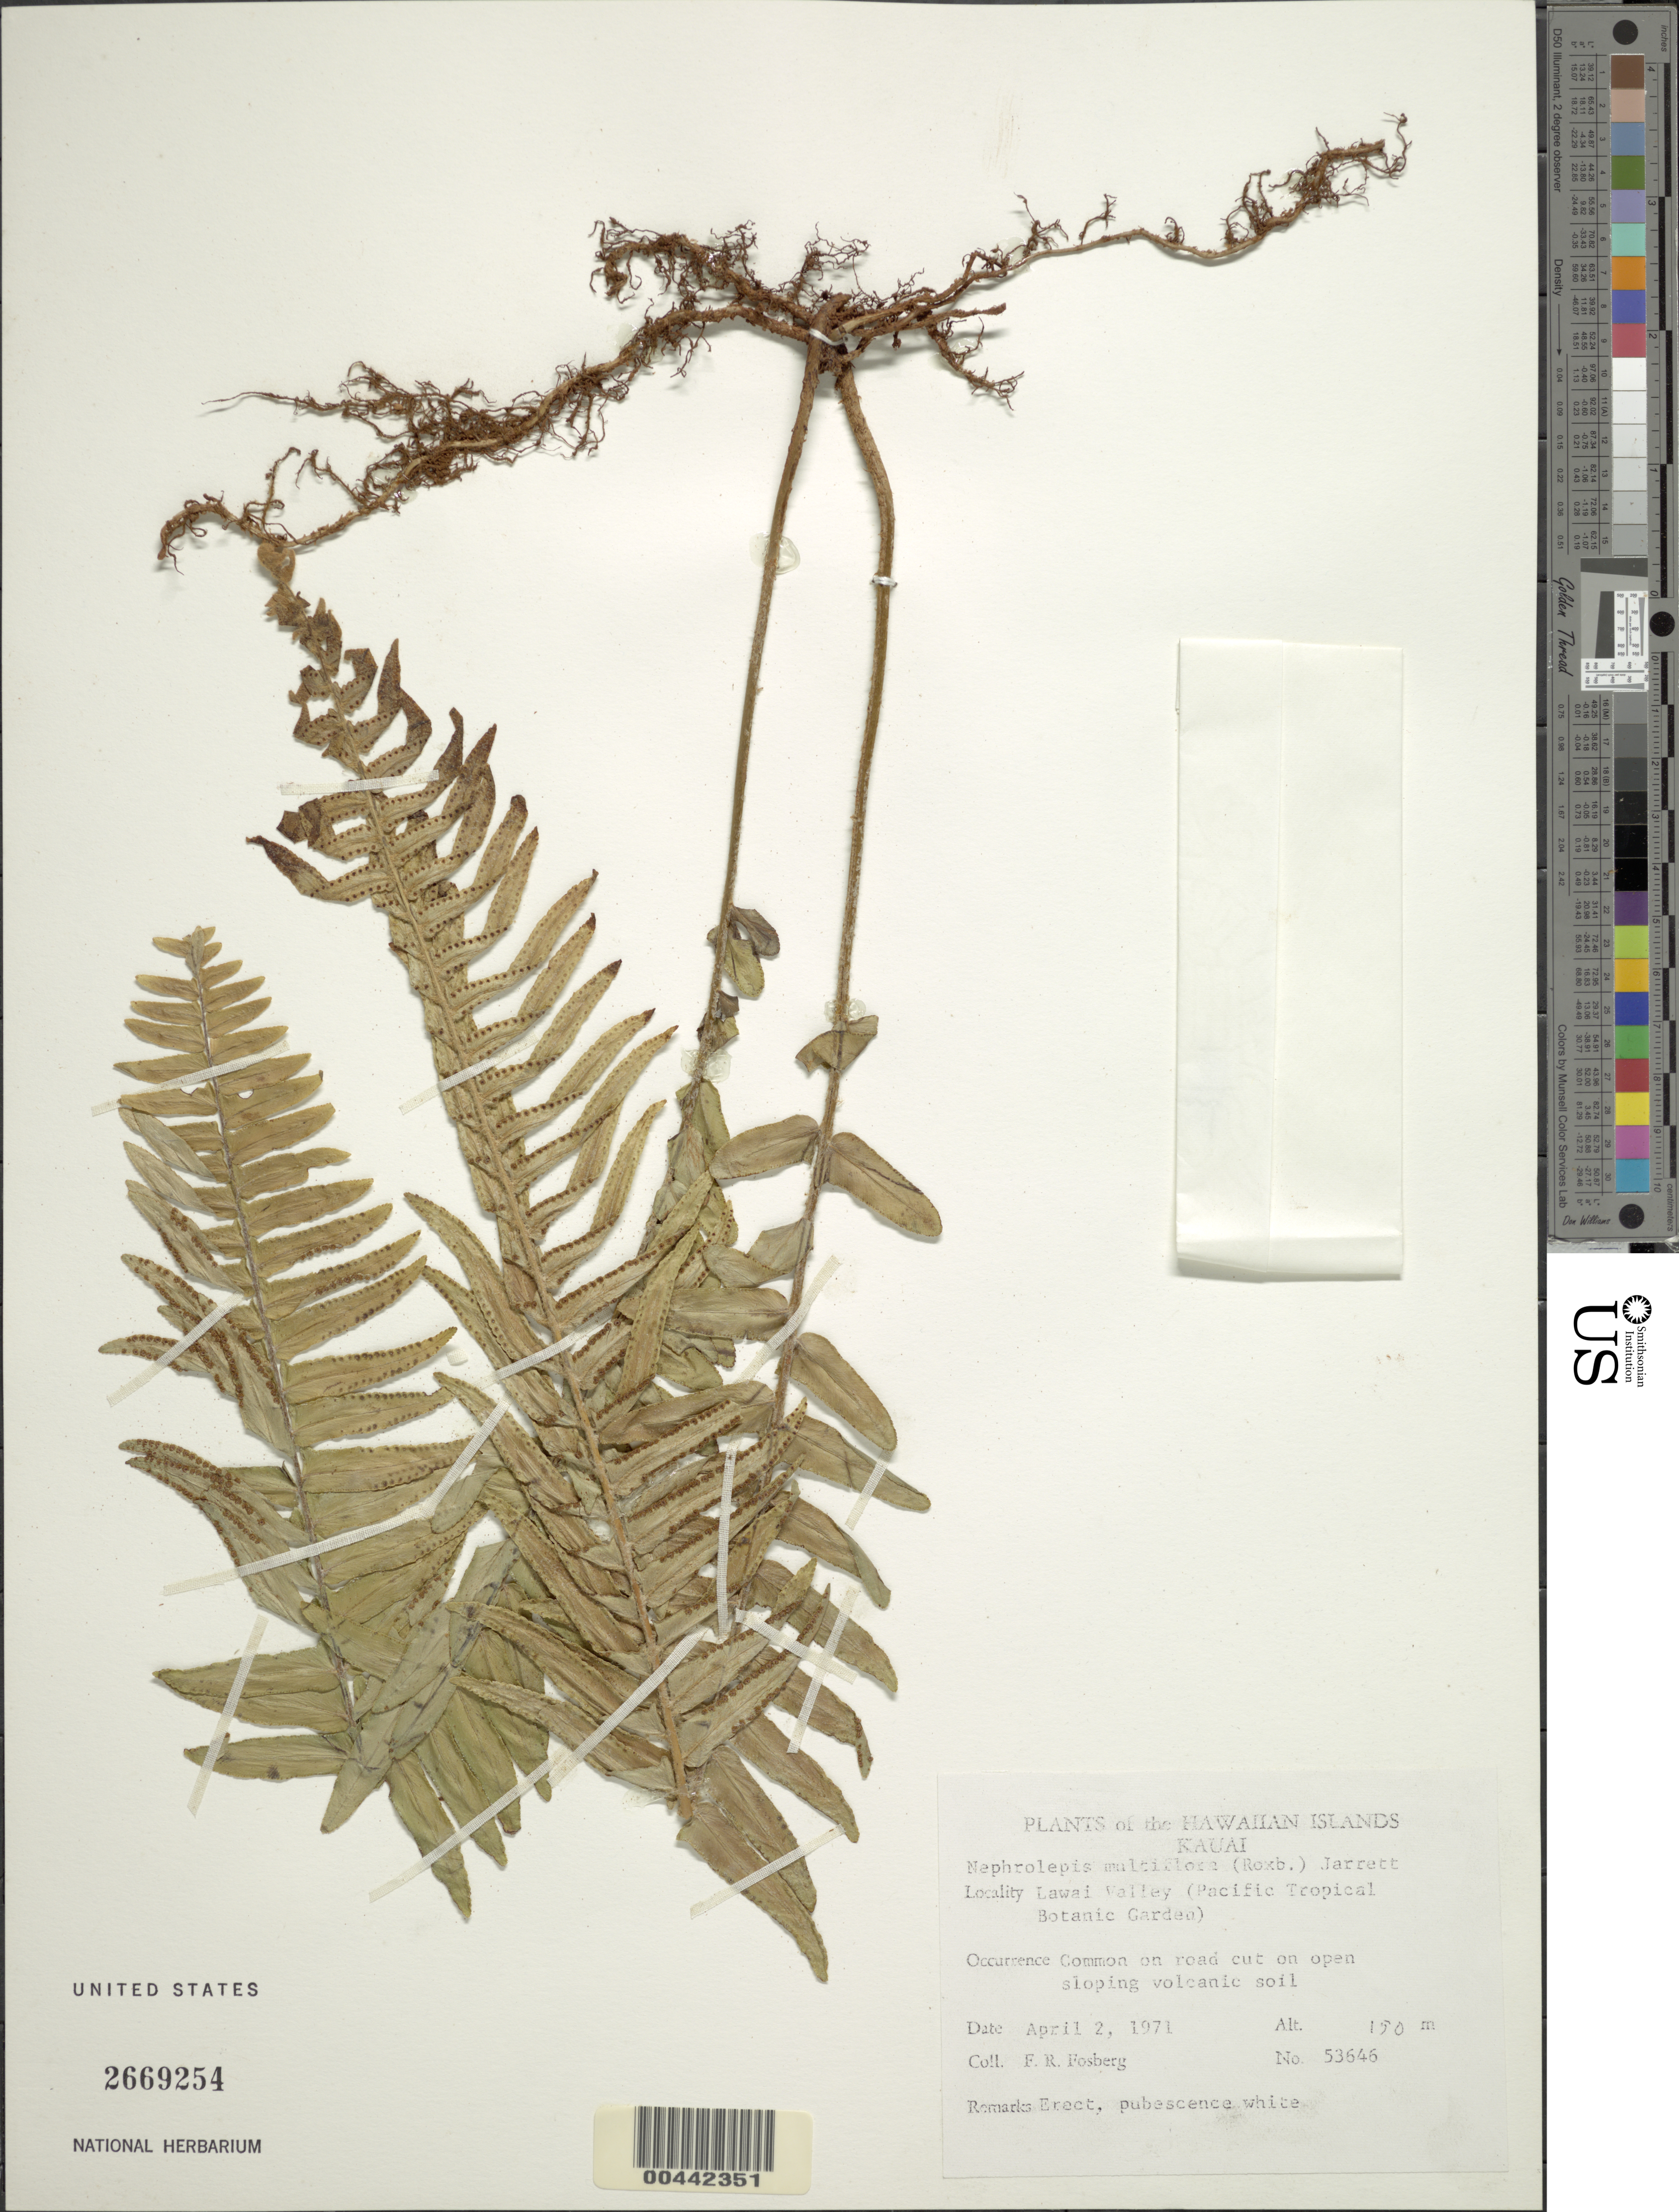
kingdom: Plantae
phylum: Tracheophyta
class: Polypodiopsida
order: Polypodiales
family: Nephrolepidaceae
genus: Nephrolepis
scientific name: Nephrolepis lauterbachii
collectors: F. R. Fosberg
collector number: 53646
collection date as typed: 2 Apr 1971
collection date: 1971-04-02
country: United States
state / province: Hawaii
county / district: Kauai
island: Kaua'i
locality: Lawai Valley (Pacific Tropical Botanic Garden)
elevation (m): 150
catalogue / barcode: US 2669254